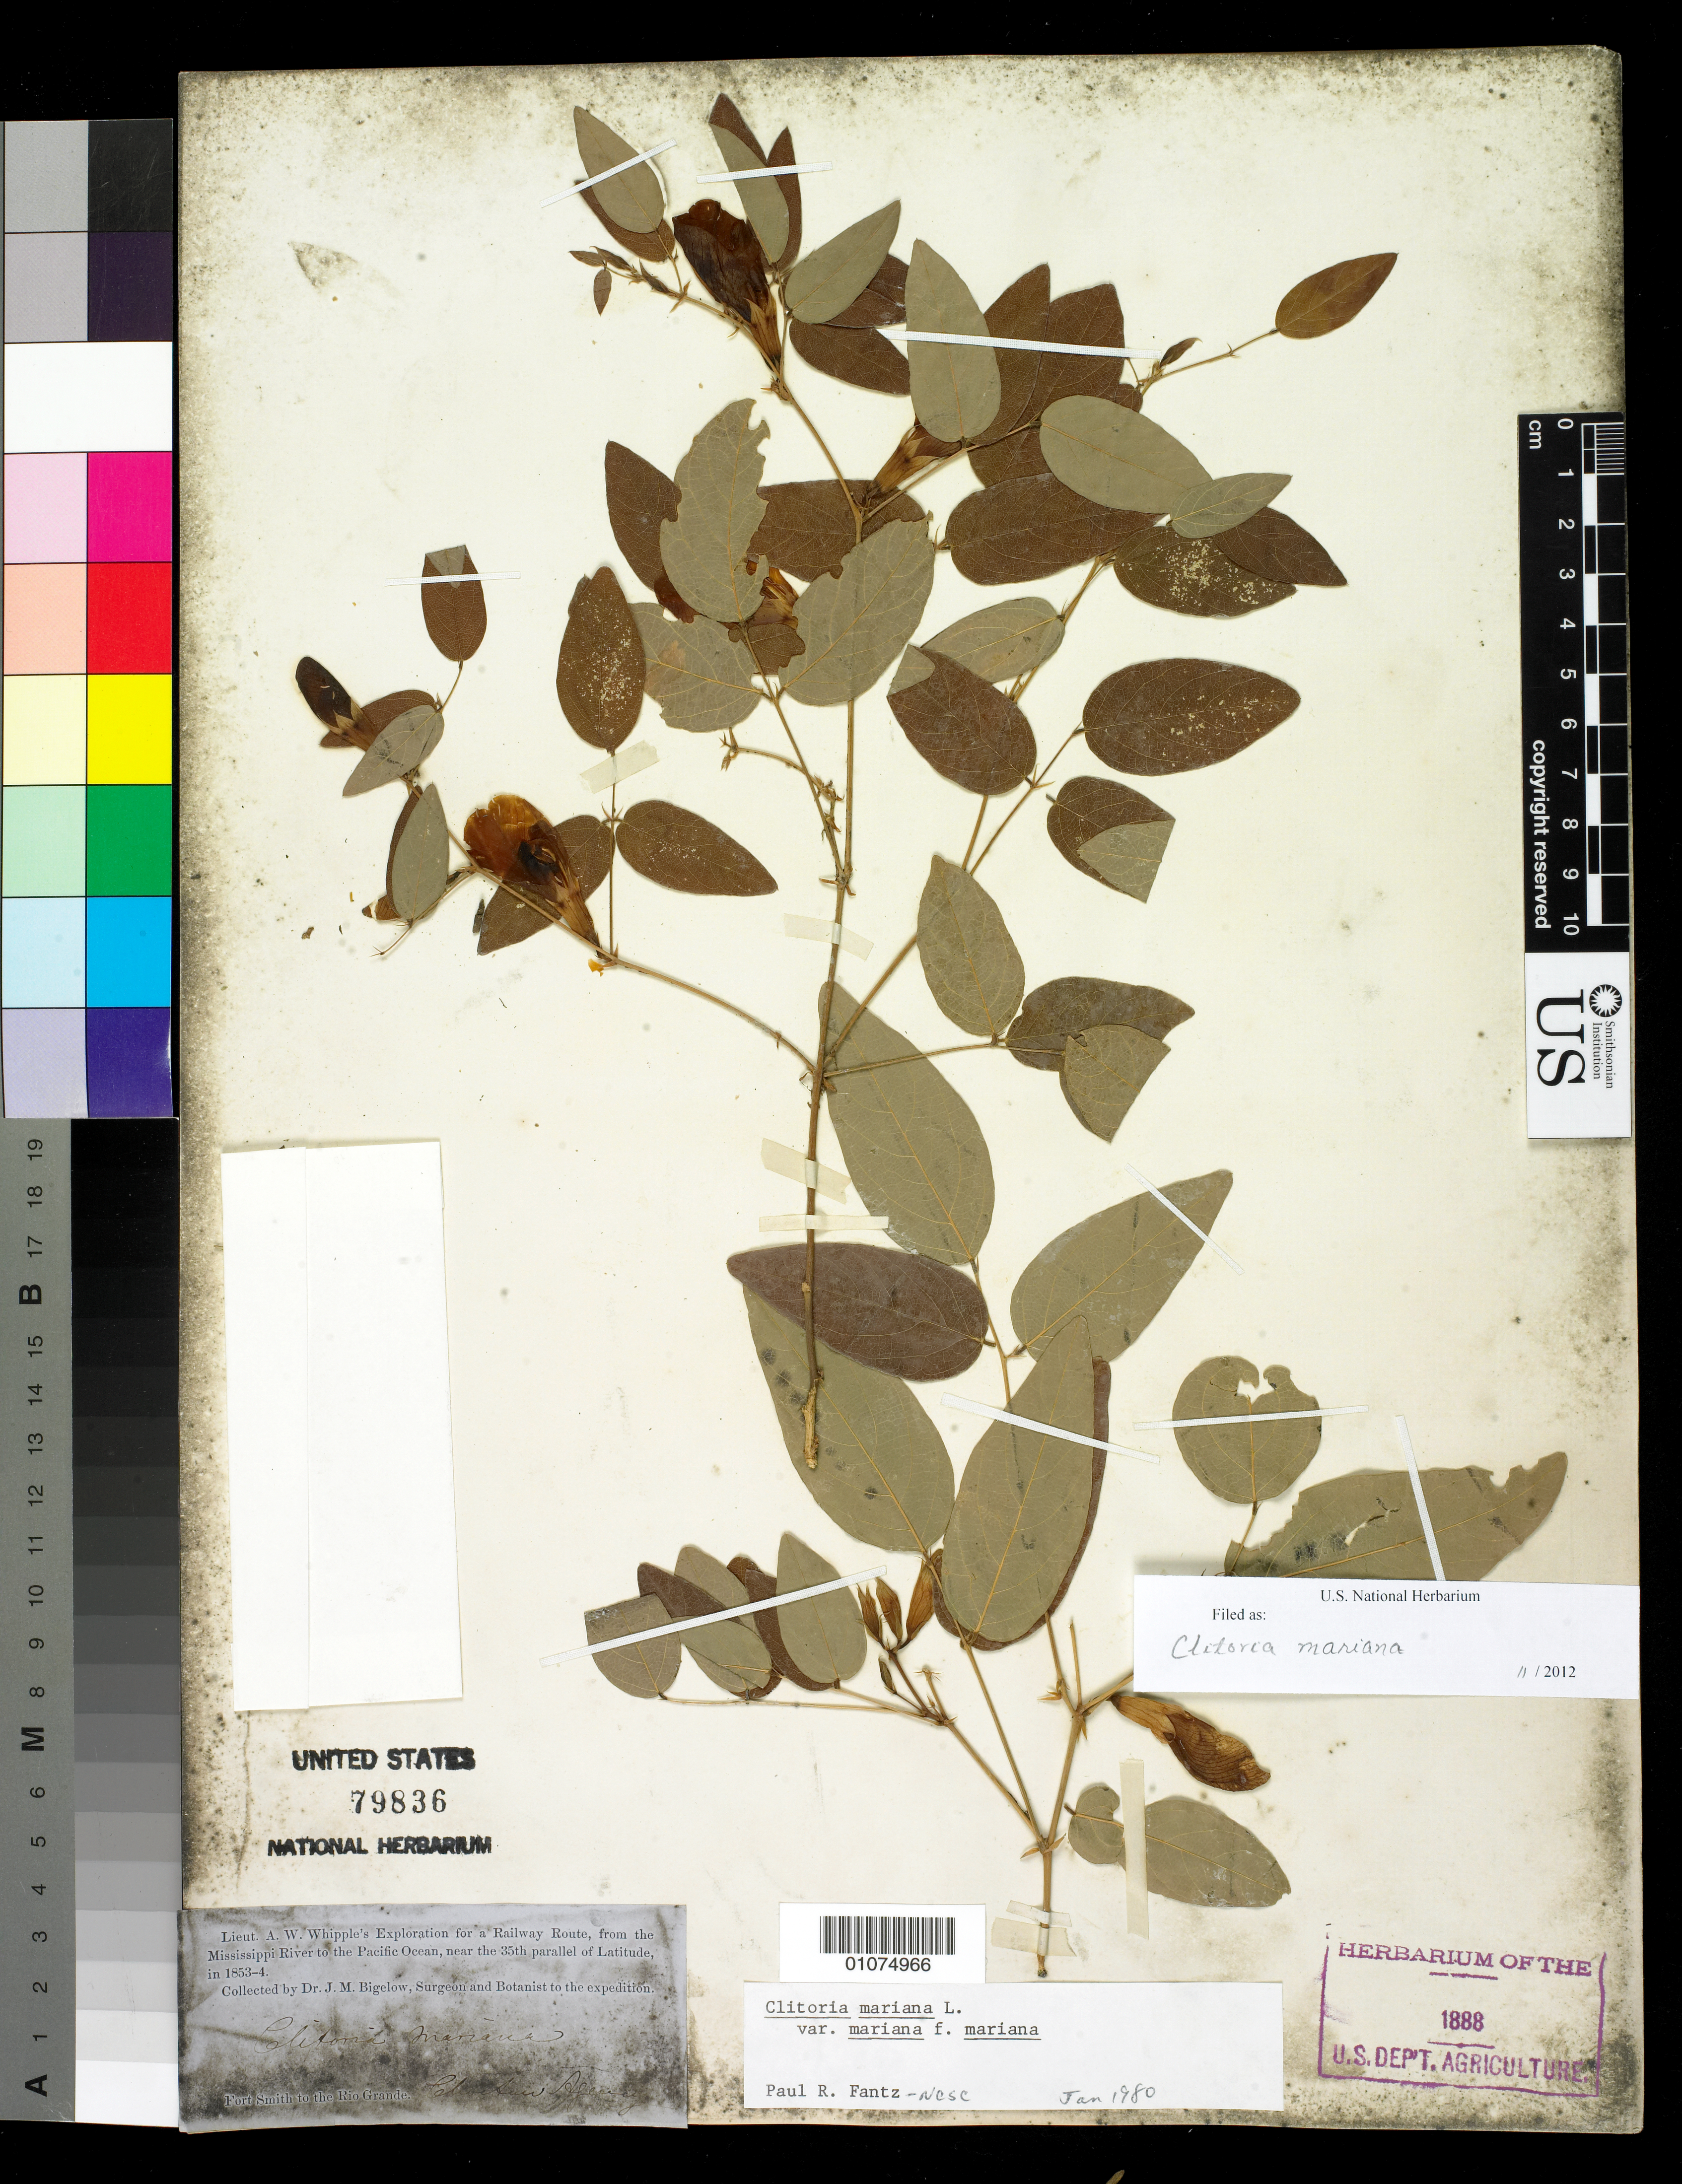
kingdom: Plantae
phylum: Tracheophyta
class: Magnoliopsida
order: Fabales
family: Fabaceae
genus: Clitoria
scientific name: Clitoria mariana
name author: L.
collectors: J. M. Bigelow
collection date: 1853/1854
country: United States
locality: Fort Smith to the Rio Grande.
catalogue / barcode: US 79836